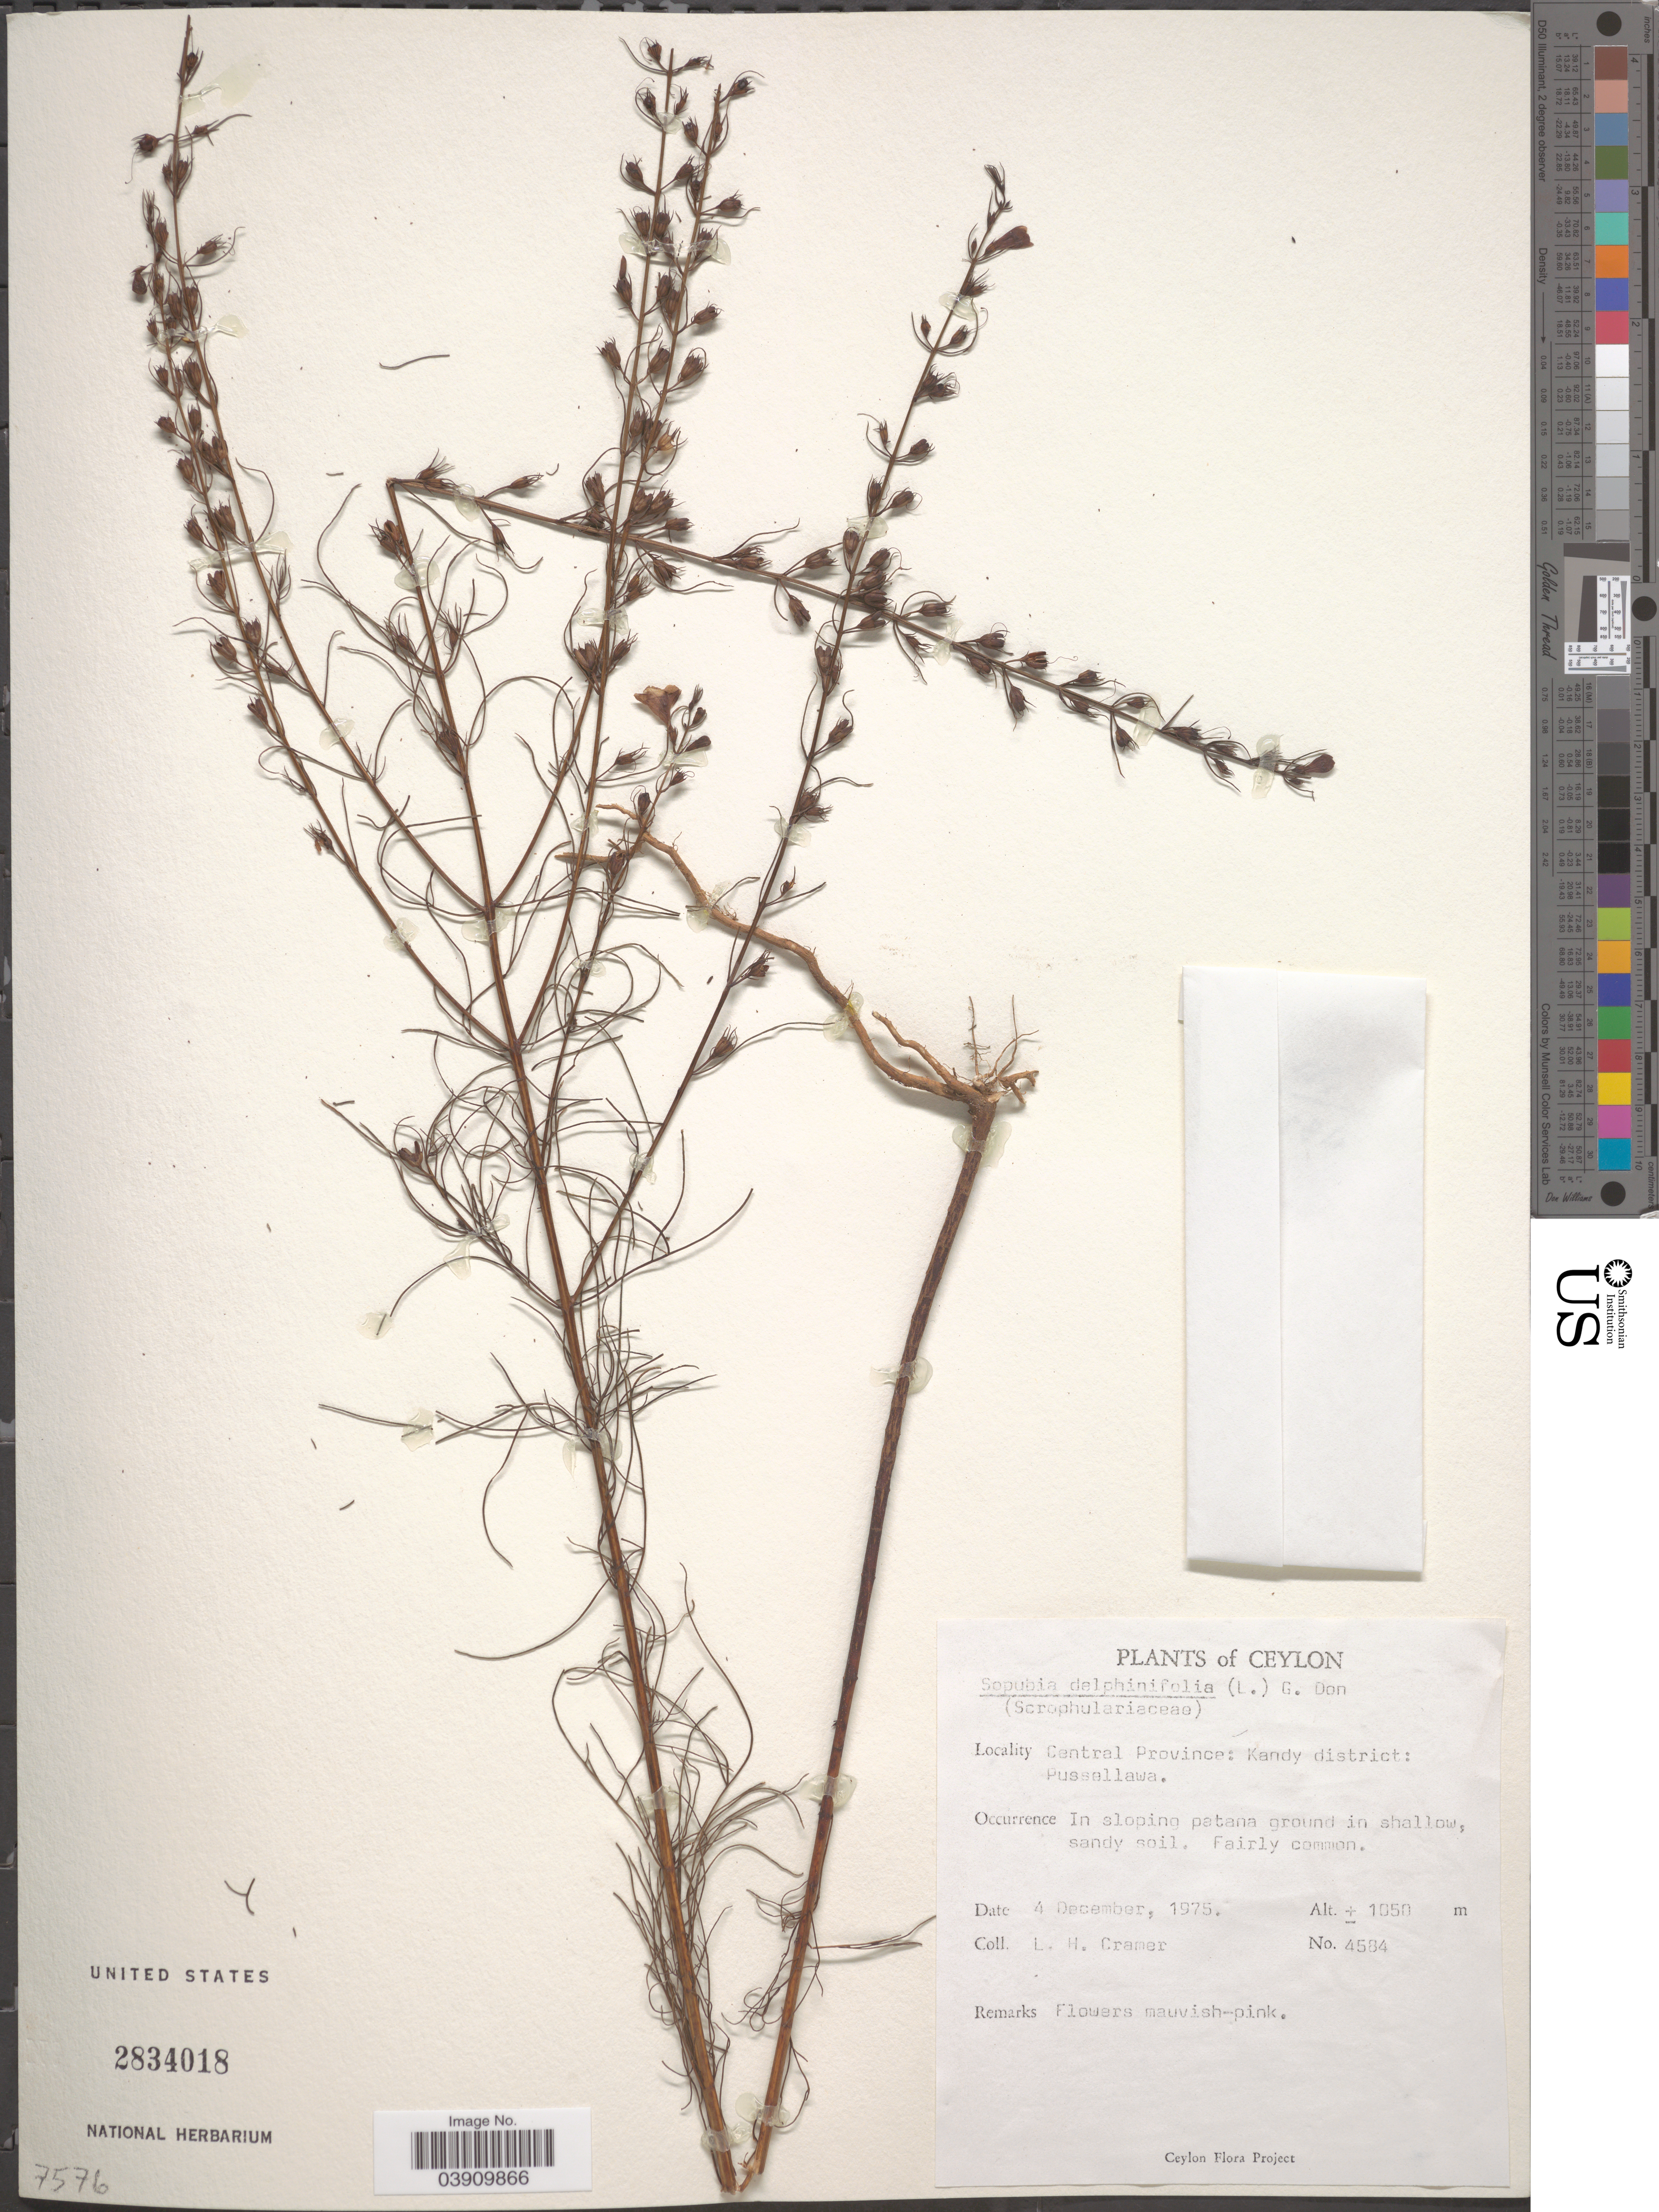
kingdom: Plantae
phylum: Tracheophyta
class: Magnoliopsida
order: Lamiales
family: Orobanchaceae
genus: Sopubia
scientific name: Sopubia delphinifolia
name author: G. Don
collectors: L. H. Cramer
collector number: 4584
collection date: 1975-12-04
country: Sri Lanka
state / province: Central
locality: Ceylon. Kandy district: Pussellawa.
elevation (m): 1050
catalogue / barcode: US 2834018